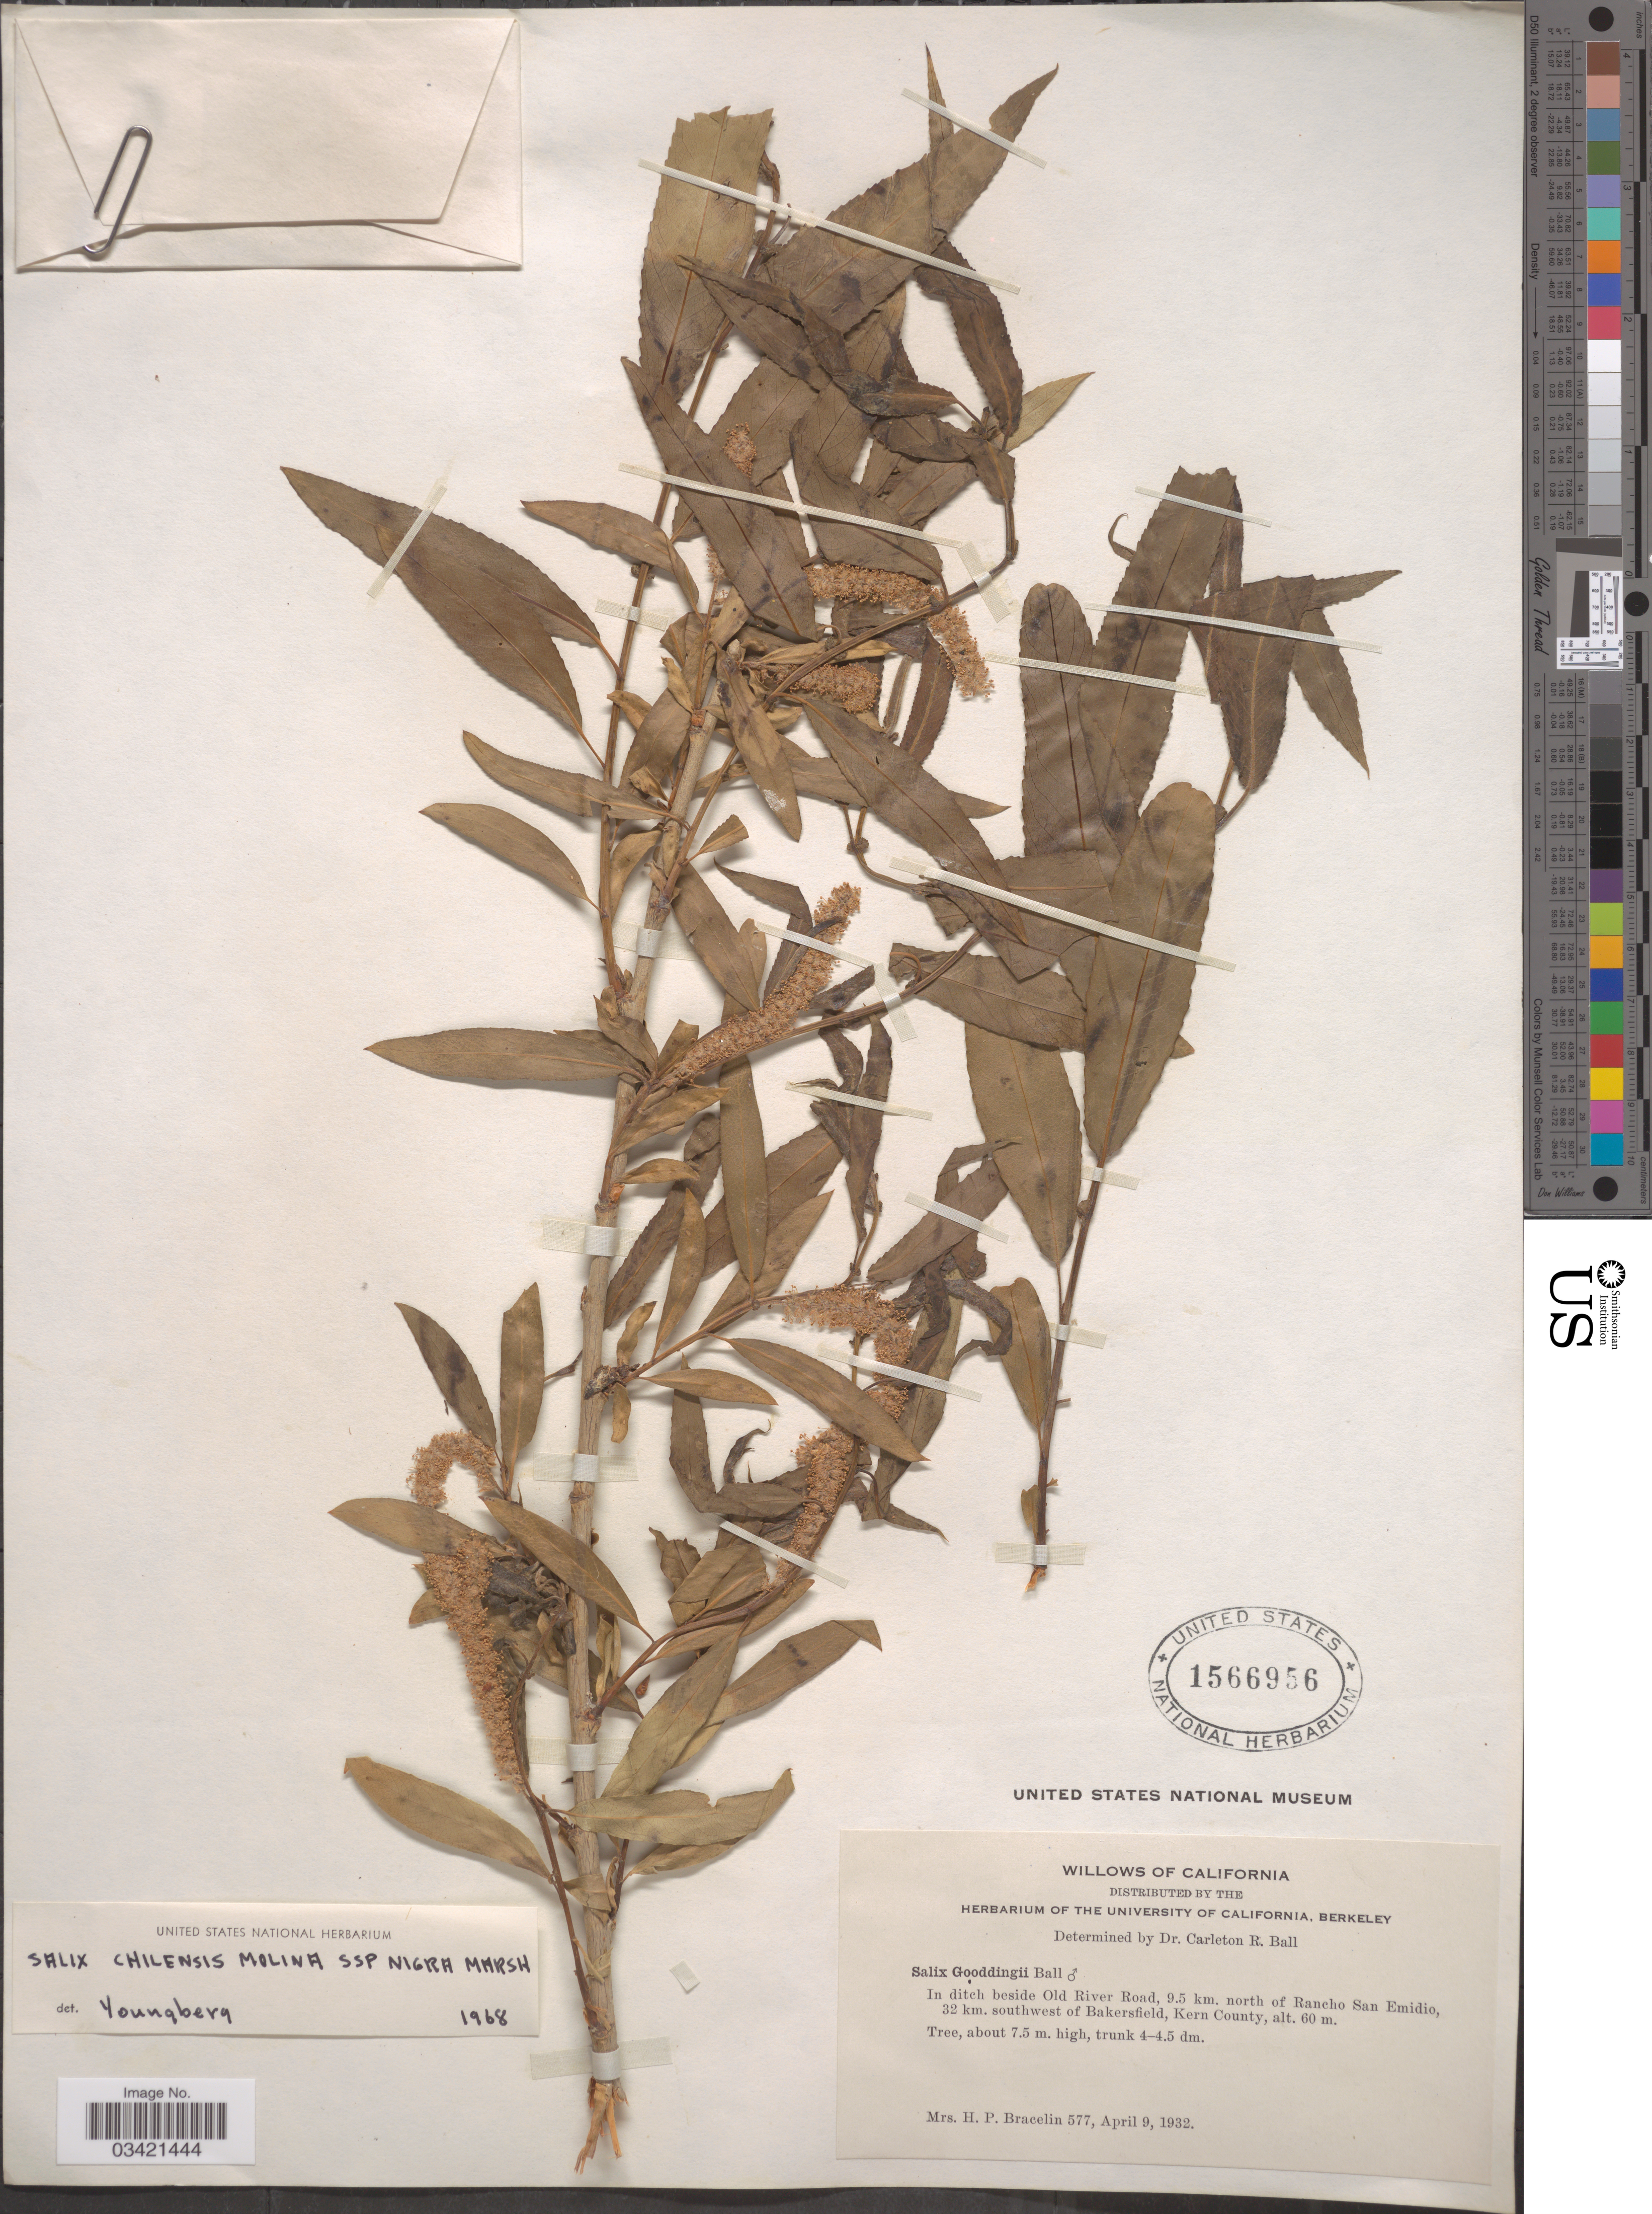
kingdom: Plantae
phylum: Tracheophyta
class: Magnoliopsida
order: Malpighiales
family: Salicaceae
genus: Salix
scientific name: Salix gooddingii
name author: C.R. Ball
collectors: H. Bracelin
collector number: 577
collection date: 1932-04-09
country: United States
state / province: California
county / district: Kern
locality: In ditch beside Old River Road, 9.5 km. north of Rancho San Emidio, 32 km. southwest of Bakersfield, Kern County.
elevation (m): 60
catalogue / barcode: US 1566956